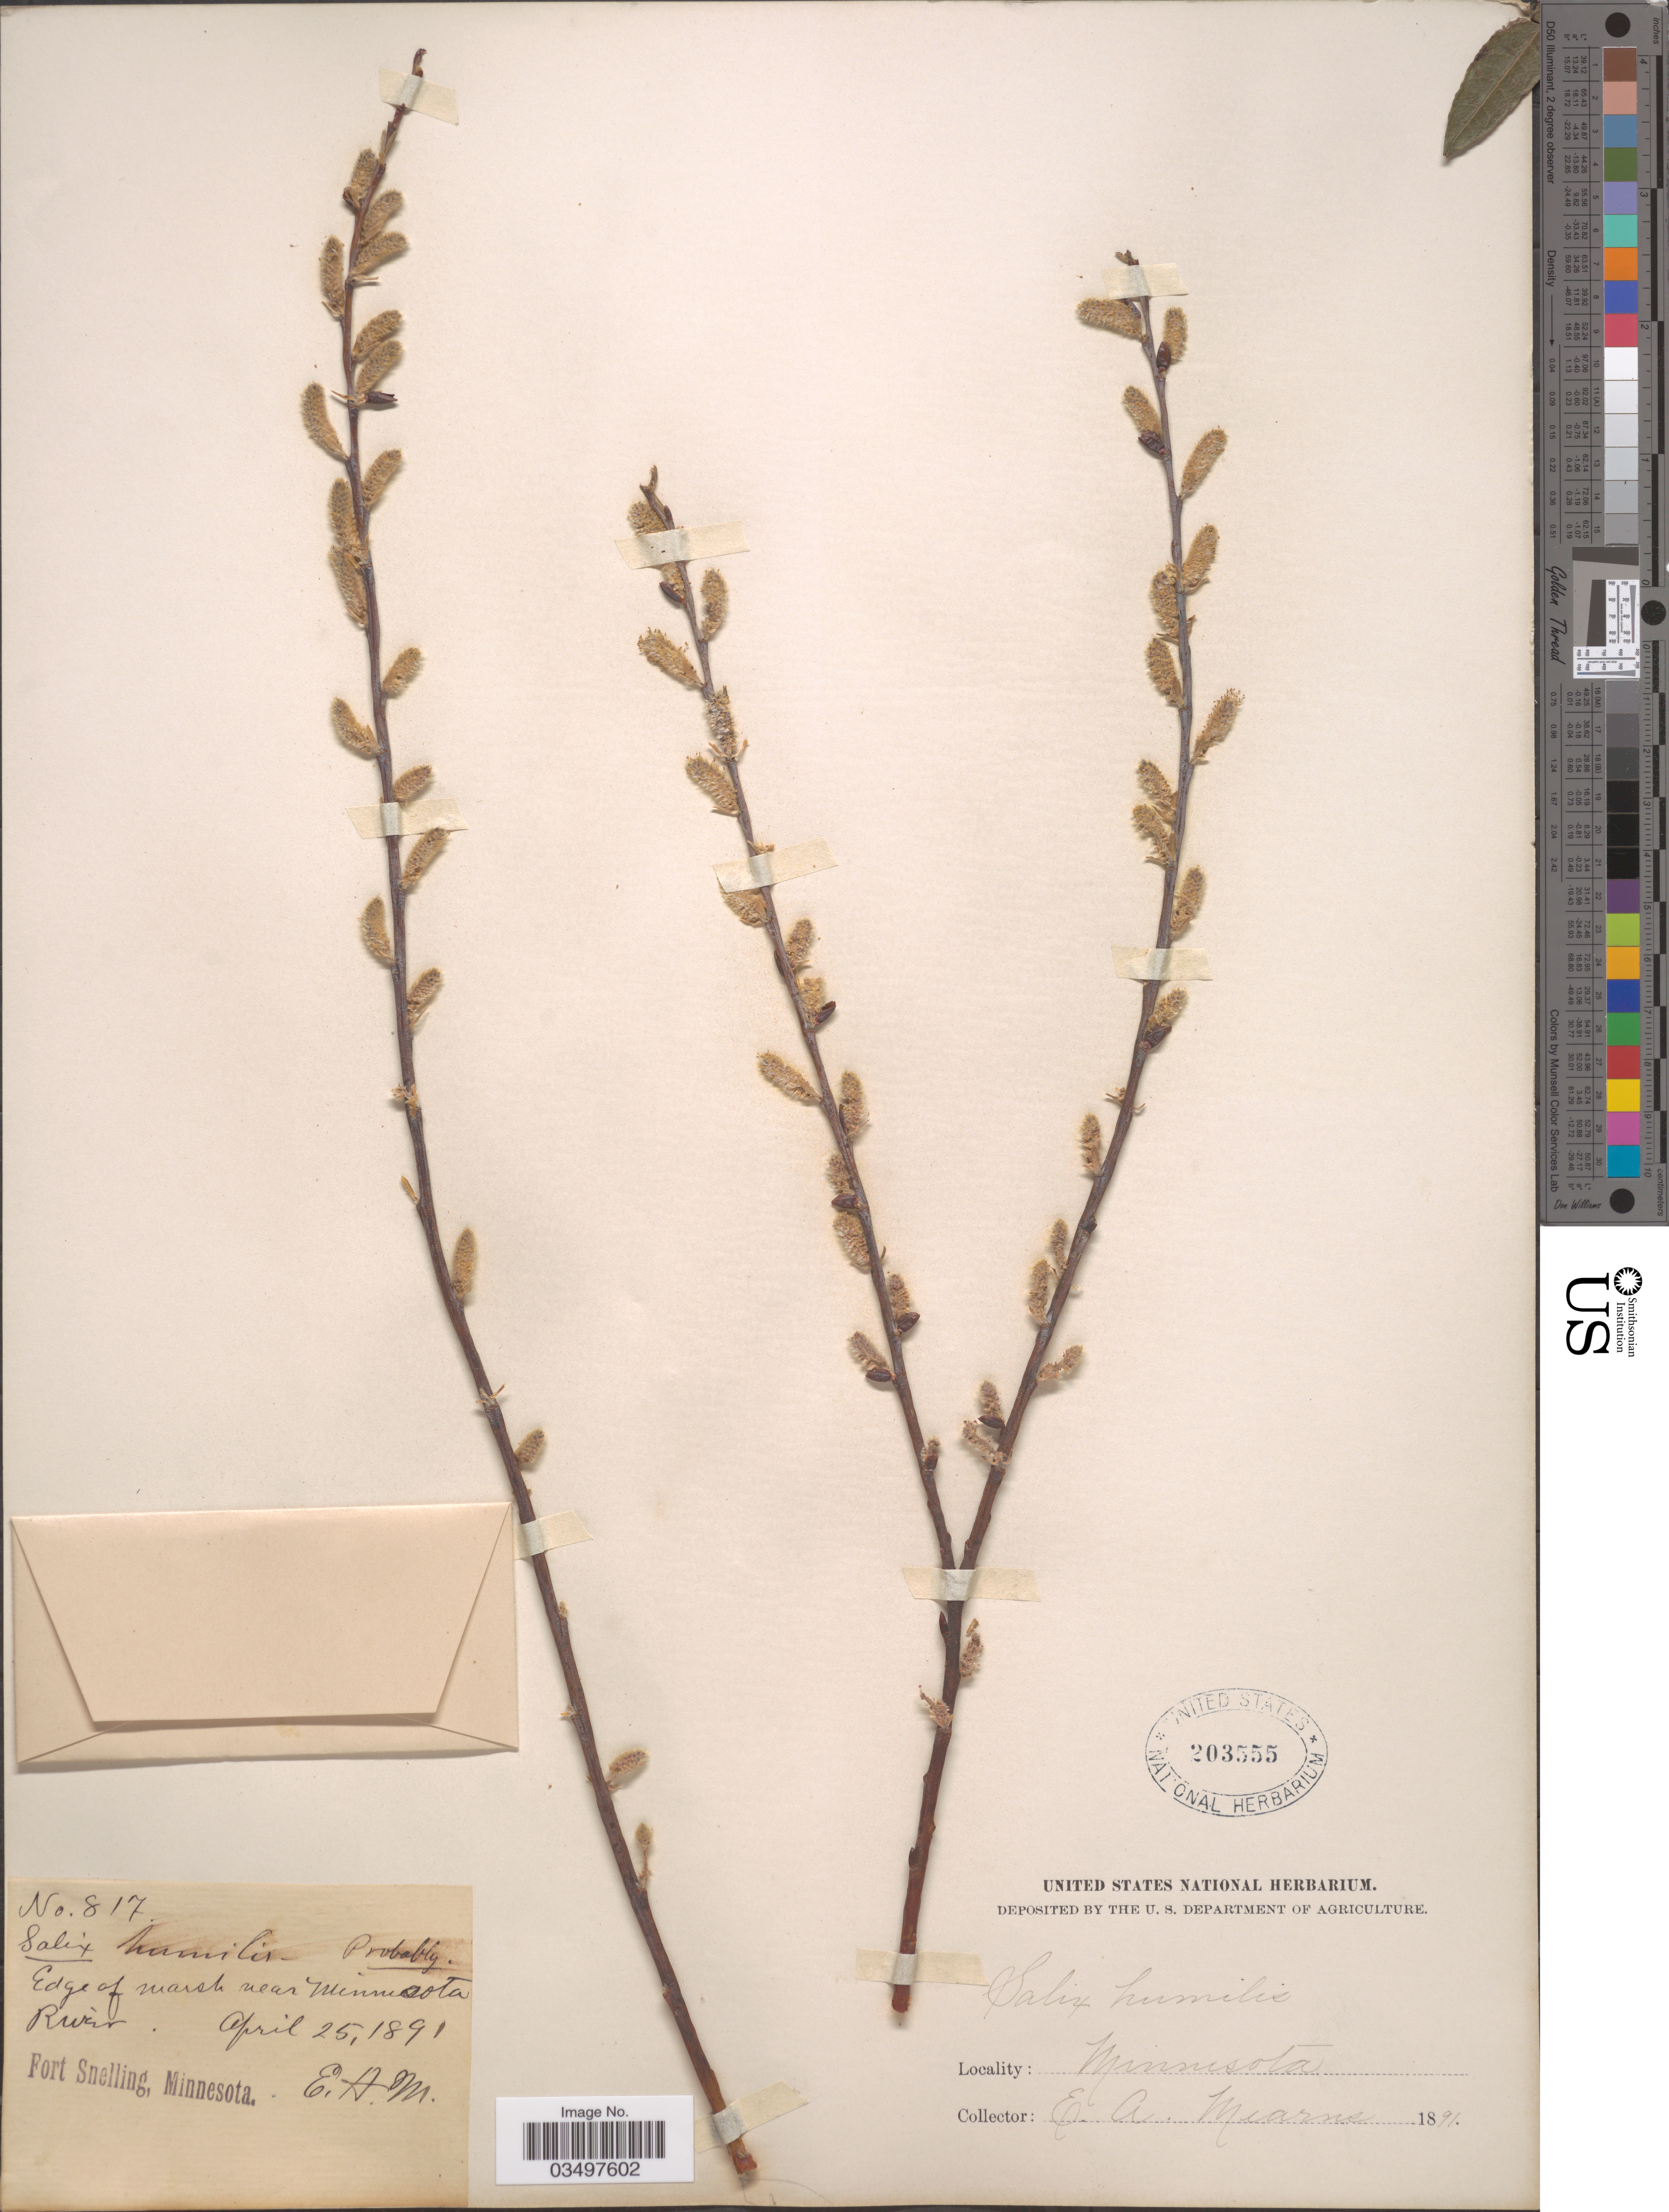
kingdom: Plantae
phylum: Tracheophyta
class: Magnoliopsida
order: Malpighiales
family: Salicaceae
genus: Salix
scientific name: Salix humilis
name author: Marshall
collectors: E. A. Mearns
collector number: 817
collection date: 1891-04-25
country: United States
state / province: Minnesota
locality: Edge of marsh near Minnesota River. Fort Snelling.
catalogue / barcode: US 203555